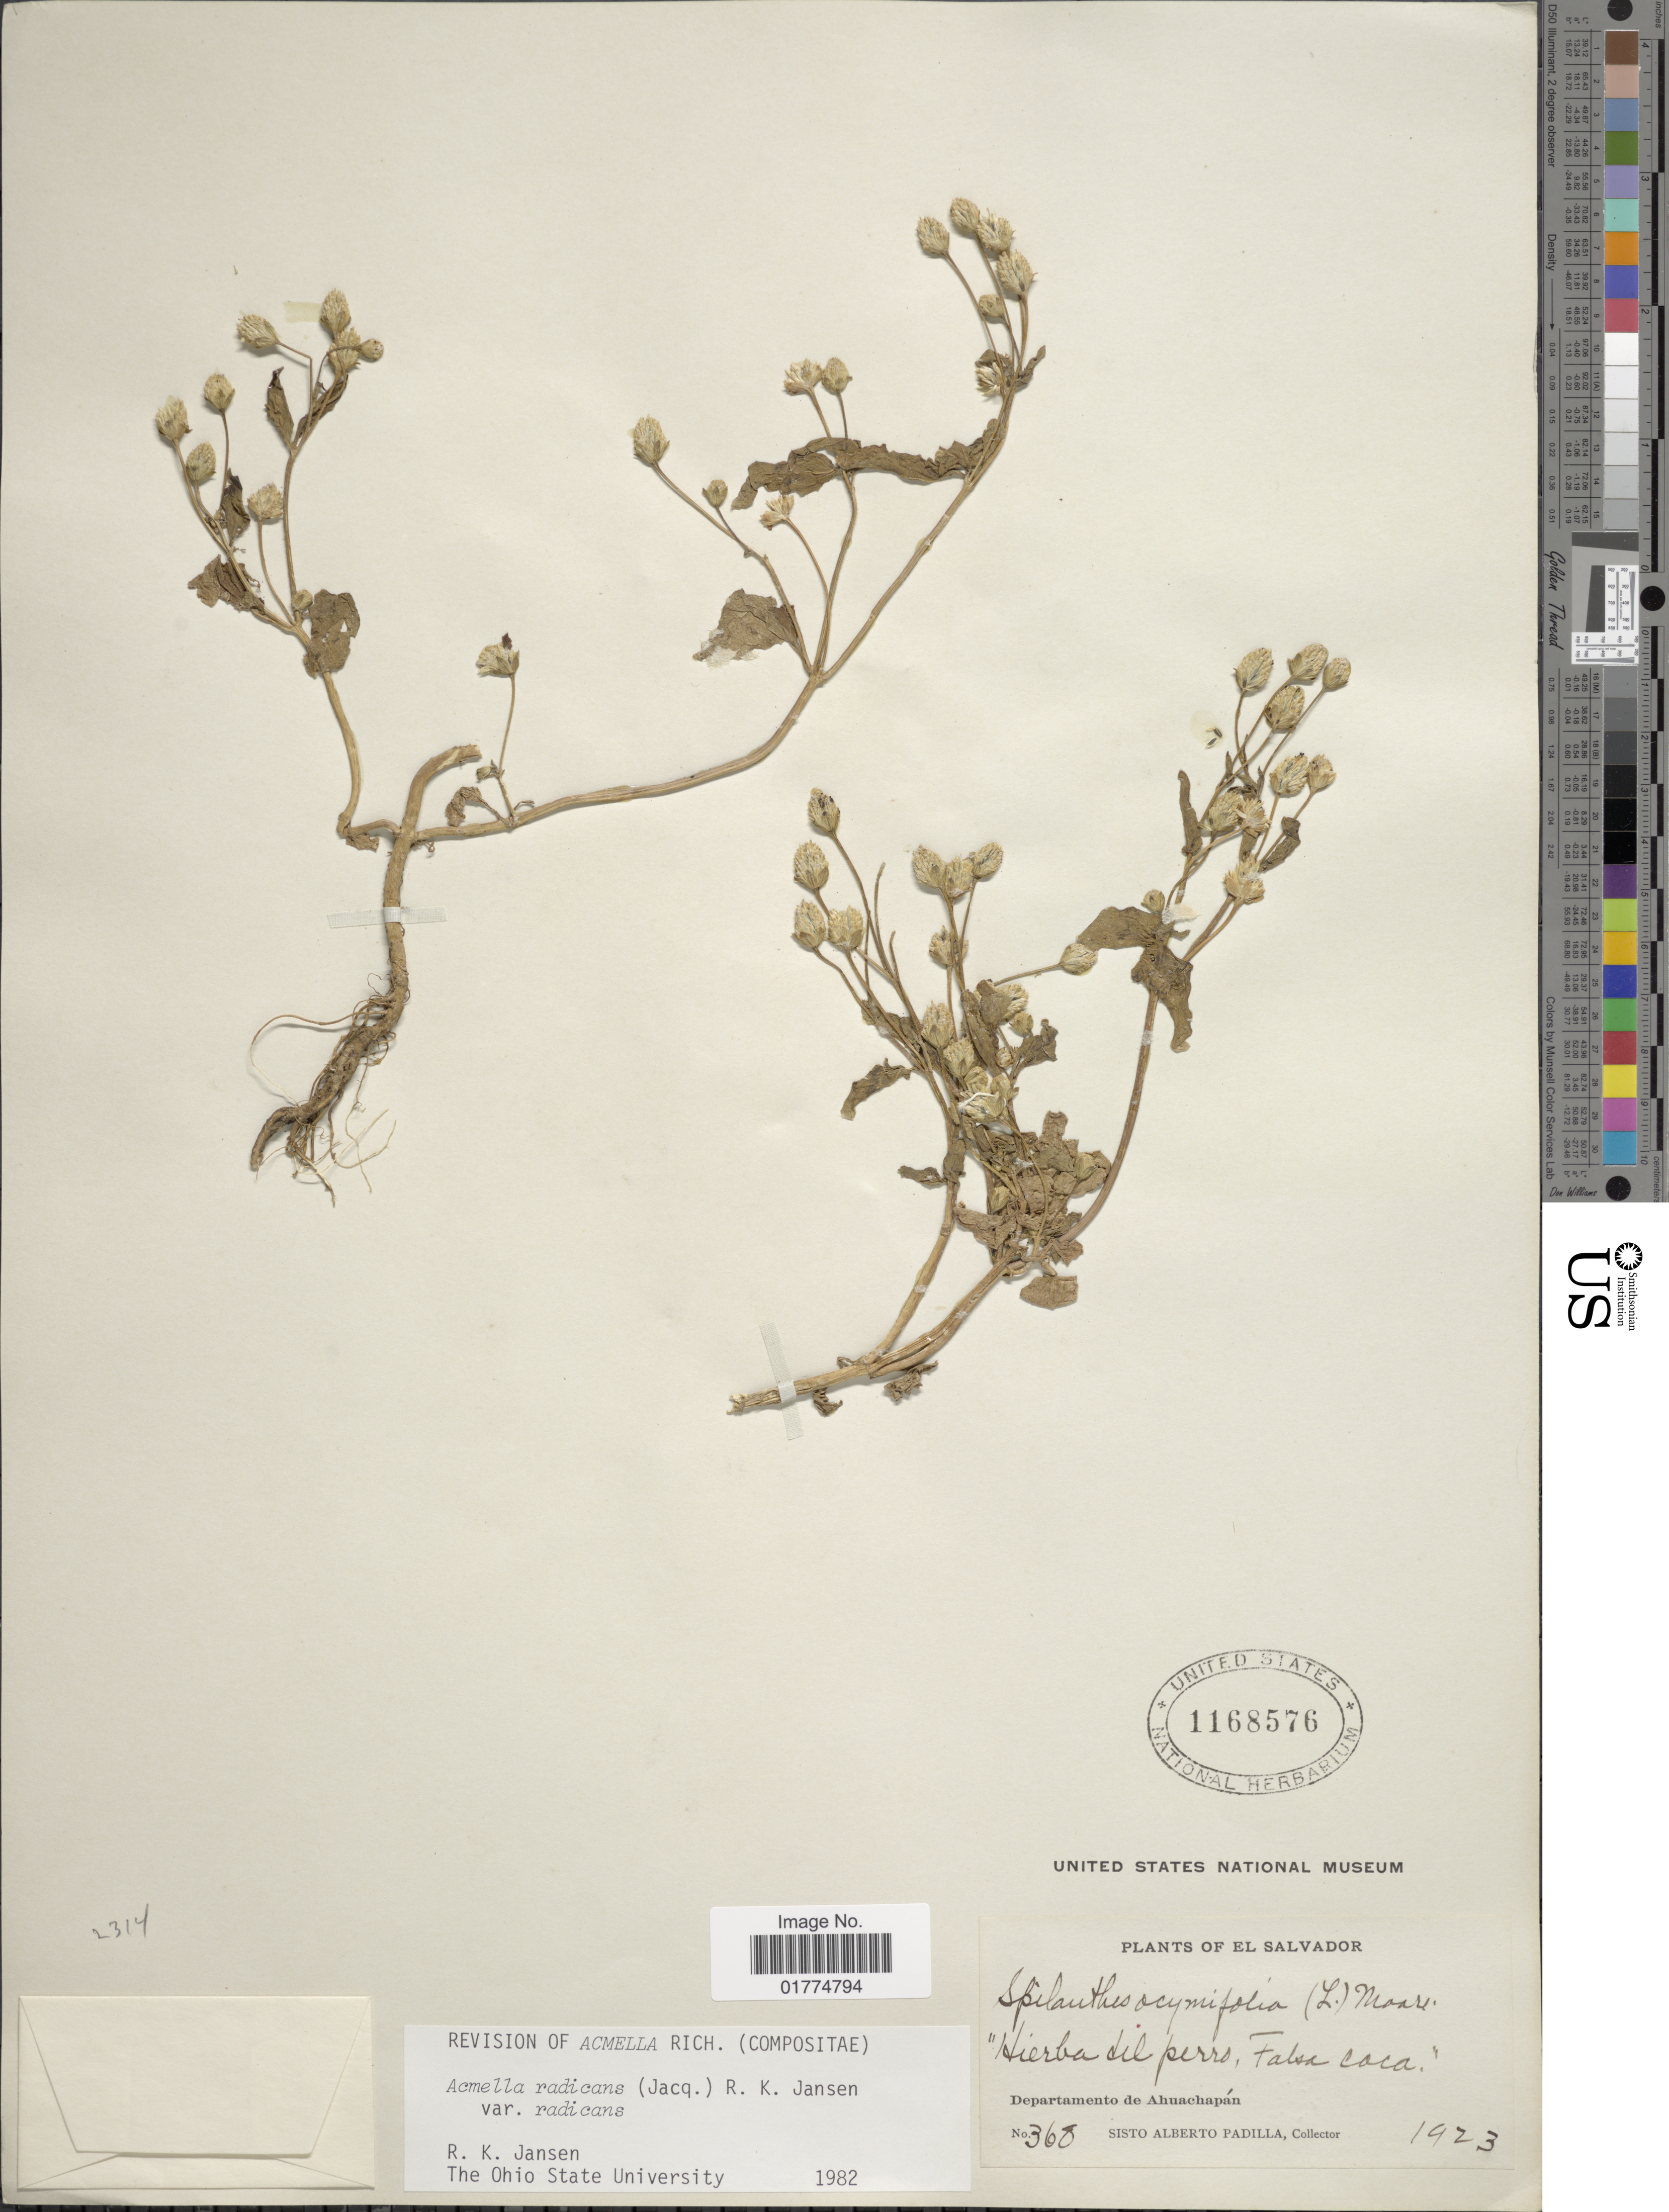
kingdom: Plantae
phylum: Tracheophyta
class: Magnoliopsida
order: Asterales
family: Asteraceae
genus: Acmella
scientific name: Acmella radicans var. radicans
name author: (Jacq.) R.K. Jansen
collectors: S. A. Padilla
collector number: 368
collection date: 1923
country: El Salvador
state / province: Ahuachapan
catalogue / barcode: US 1168576